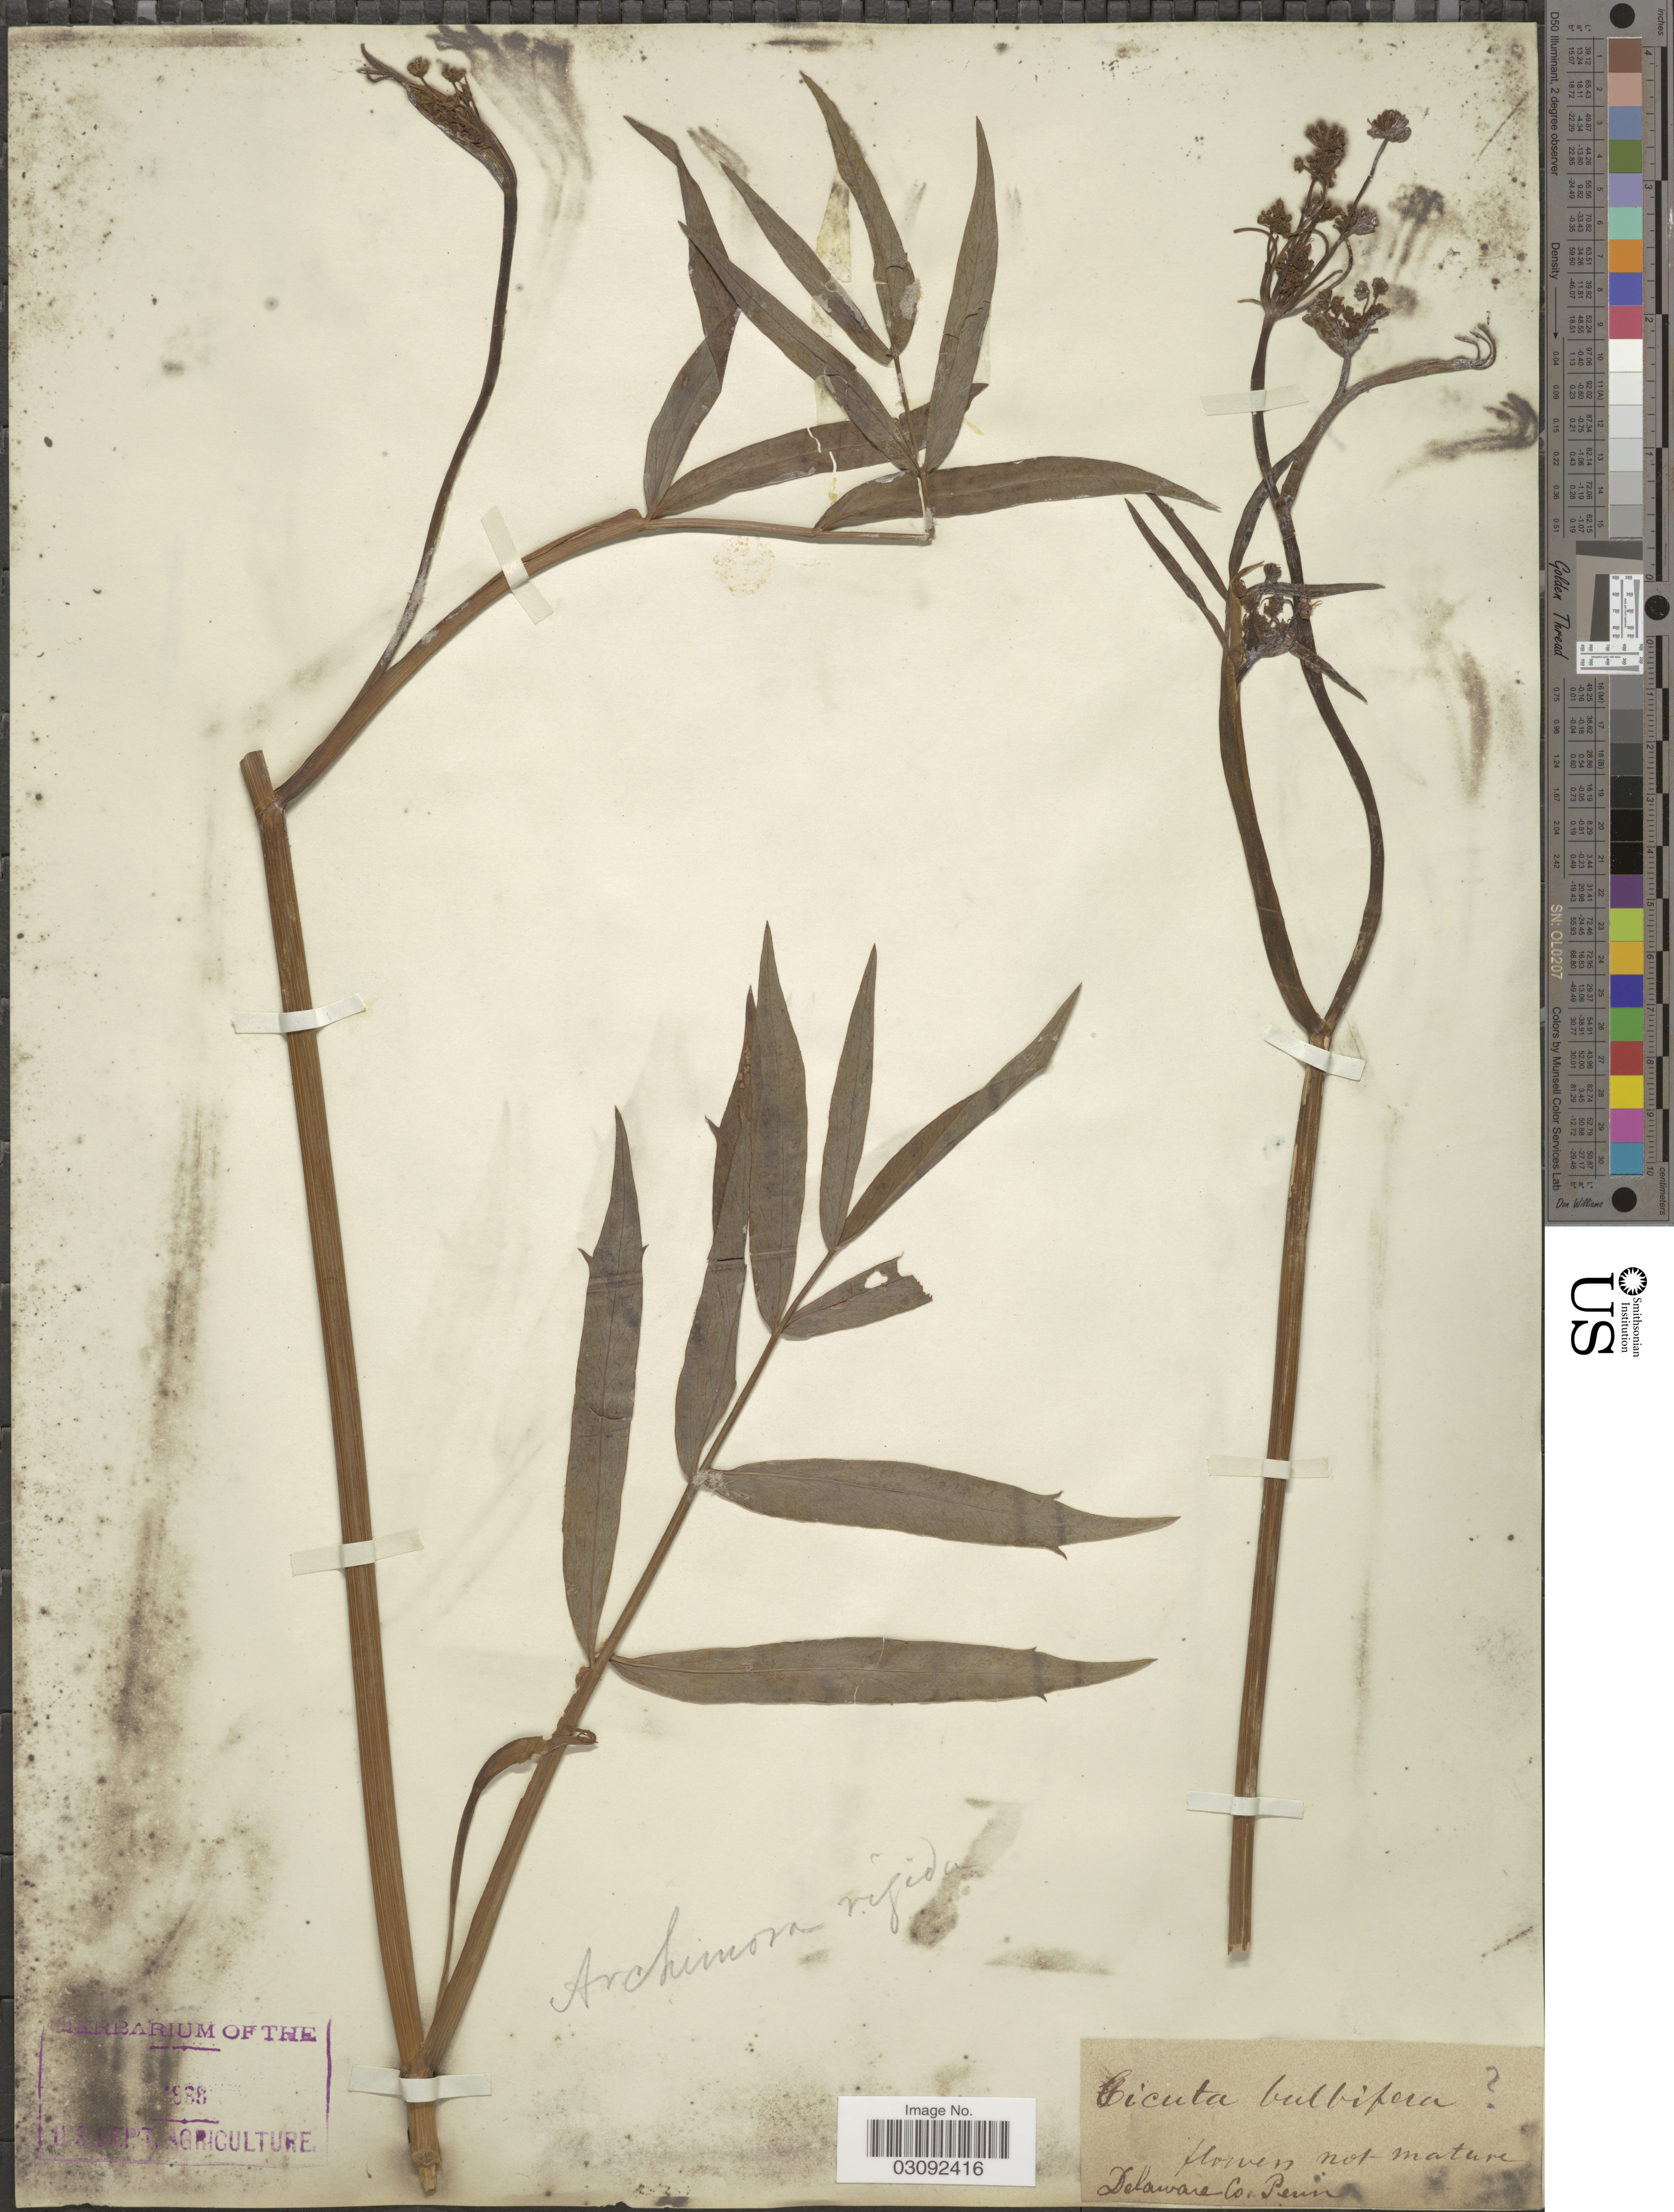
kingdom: Plantae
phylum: Tracheophyta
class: Magnoliopsida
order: Apiales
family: Apiaceae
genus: Oxypolis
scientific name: Oxypolis rigidior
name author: (L.) Raf.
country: United States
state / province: Pennsylvania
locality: Delaware Co.